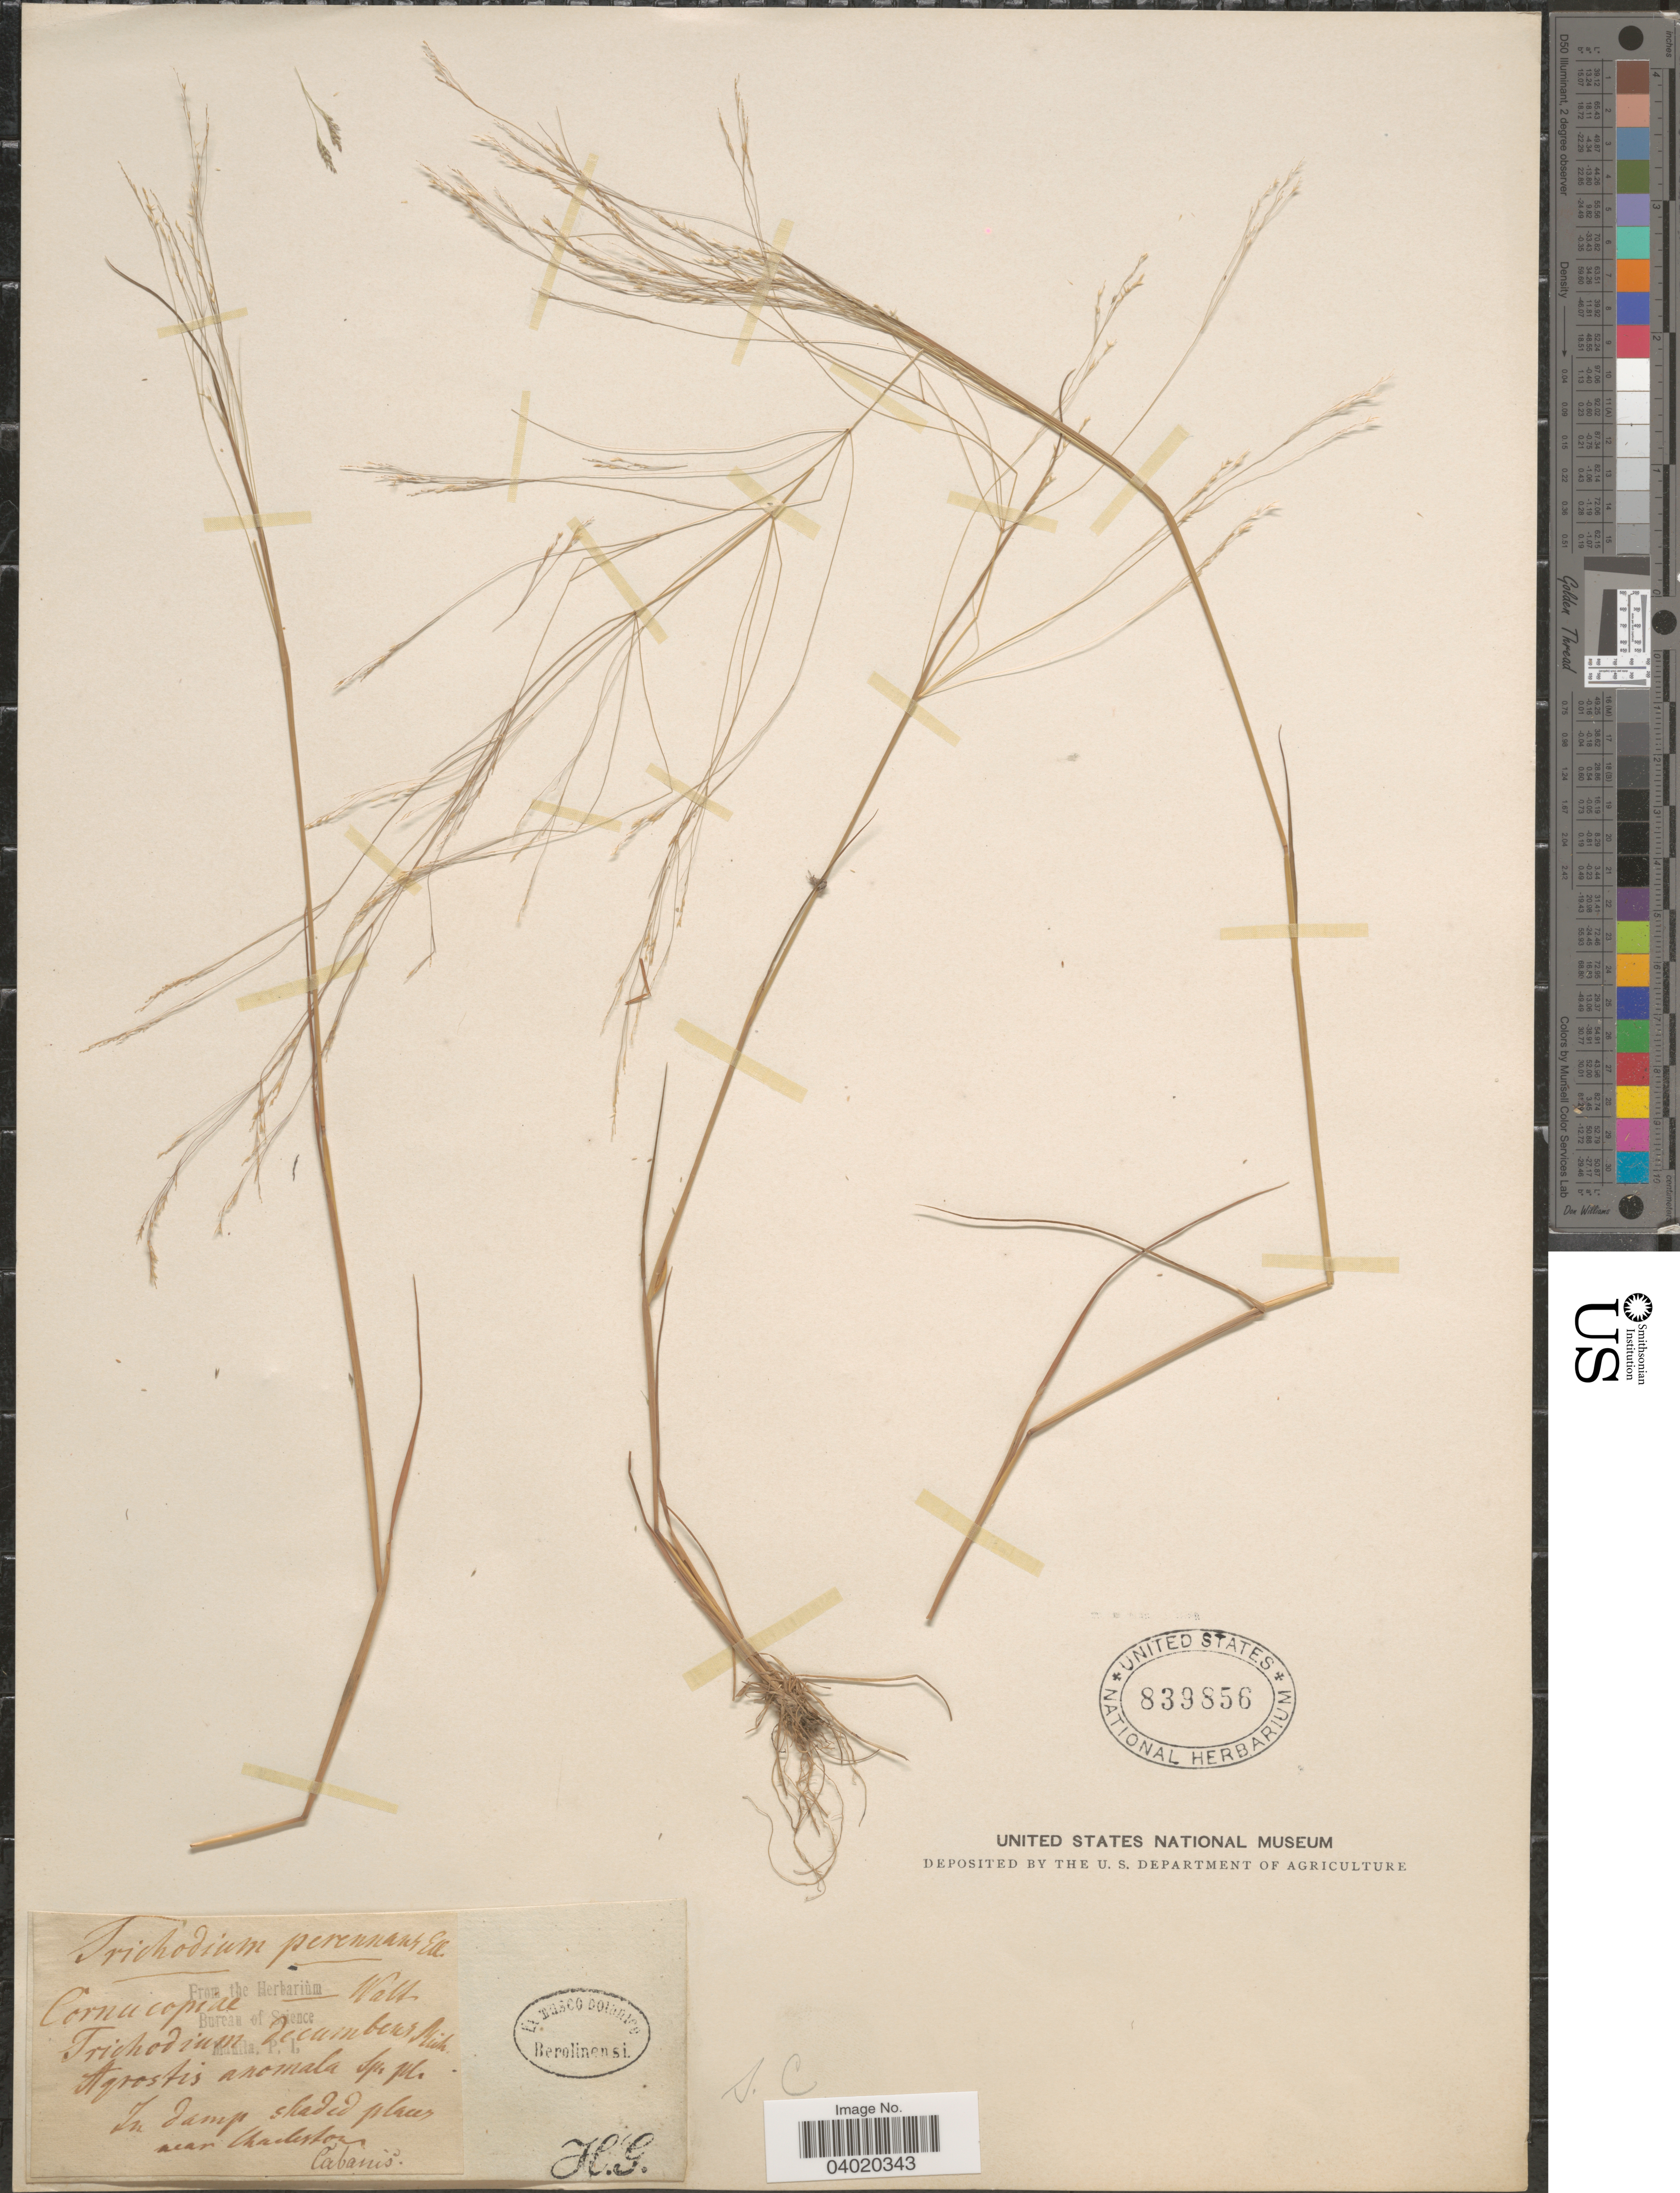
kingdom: Plantae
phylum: Tracheophyta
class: Liliopsida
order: Poales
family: Poaceae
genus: Agrostis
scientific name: Agrostis hyemalis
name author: (Walter) Britton et al.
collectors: Cabanis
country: United States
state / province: South Carolina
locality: Near Charleston.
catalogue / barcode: US 839856